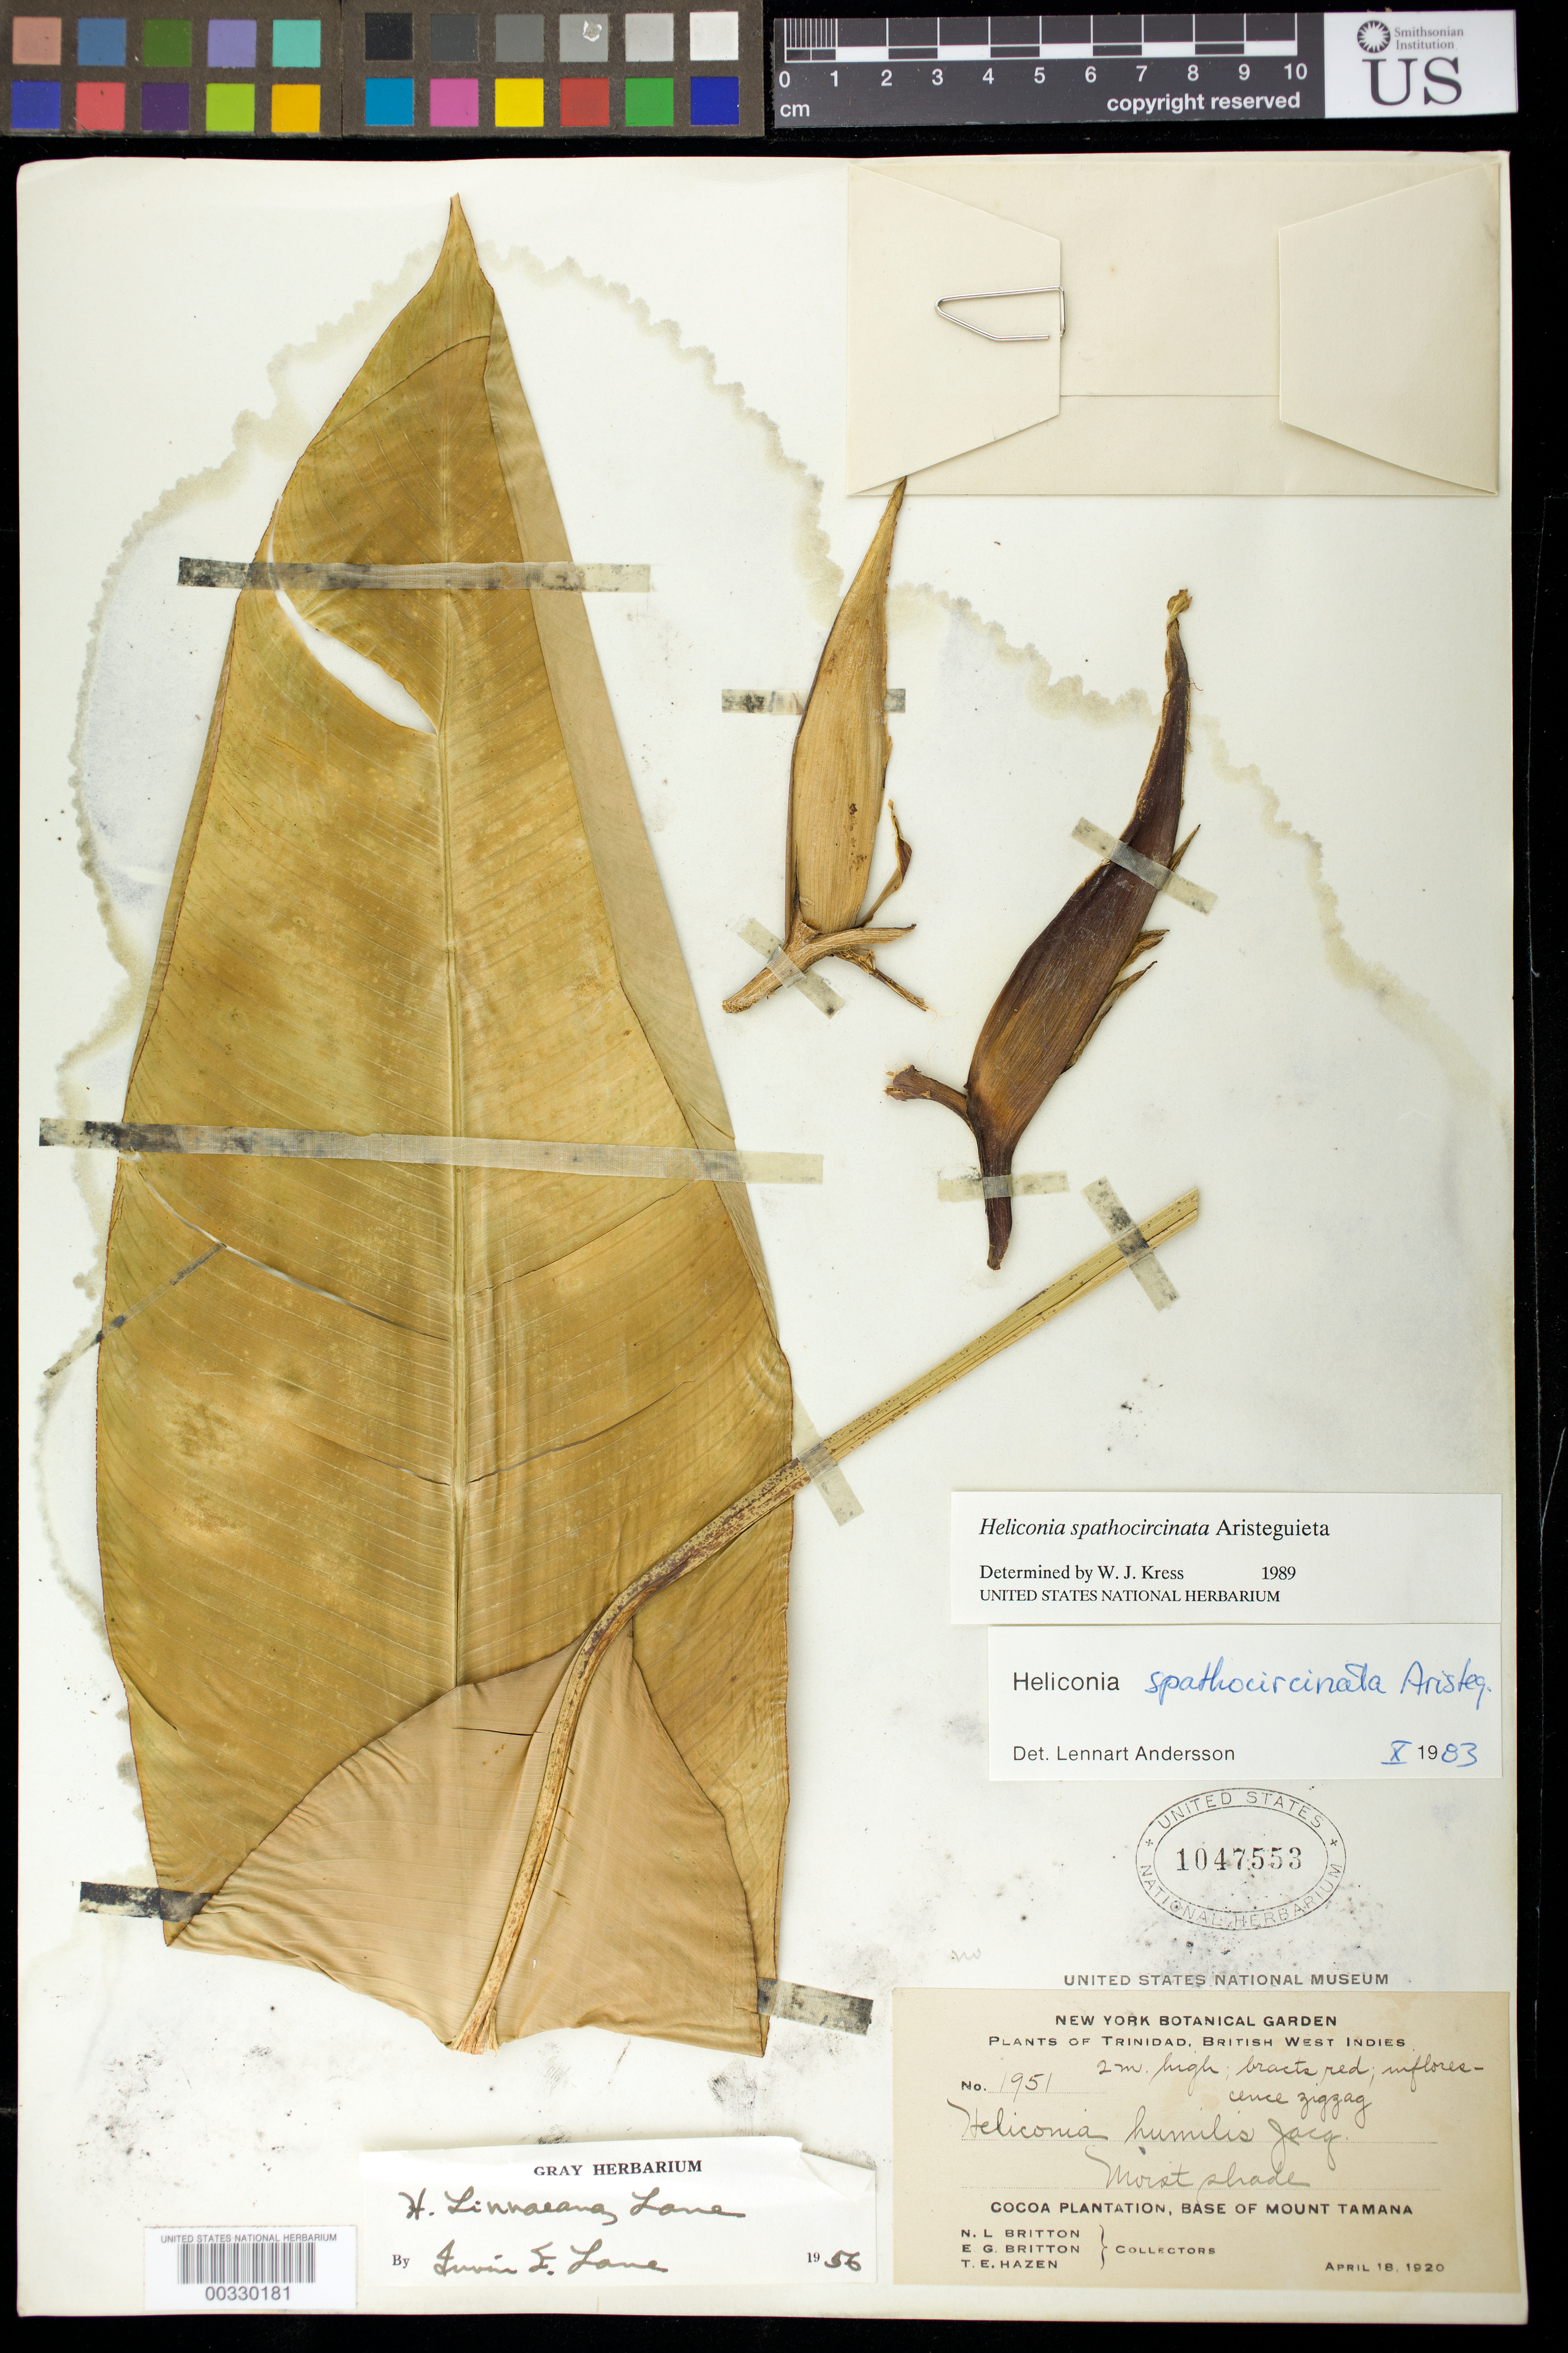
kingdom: Plantae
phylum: Tracheophyta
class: Liliopsida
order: Zingiberales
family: Heliconiaceae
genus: Heliconia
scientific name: Heliconia spathocircinata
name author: Aristeg.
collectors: N. Britton, E. G. Britton & T. E. Hazen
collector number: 1951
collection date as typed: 18 Apr 1920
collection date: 1920-04-18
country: Trinidad and Tobago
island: Trinidad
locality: Cocoa plantation, base of mount tamana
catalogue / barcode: US 1047553